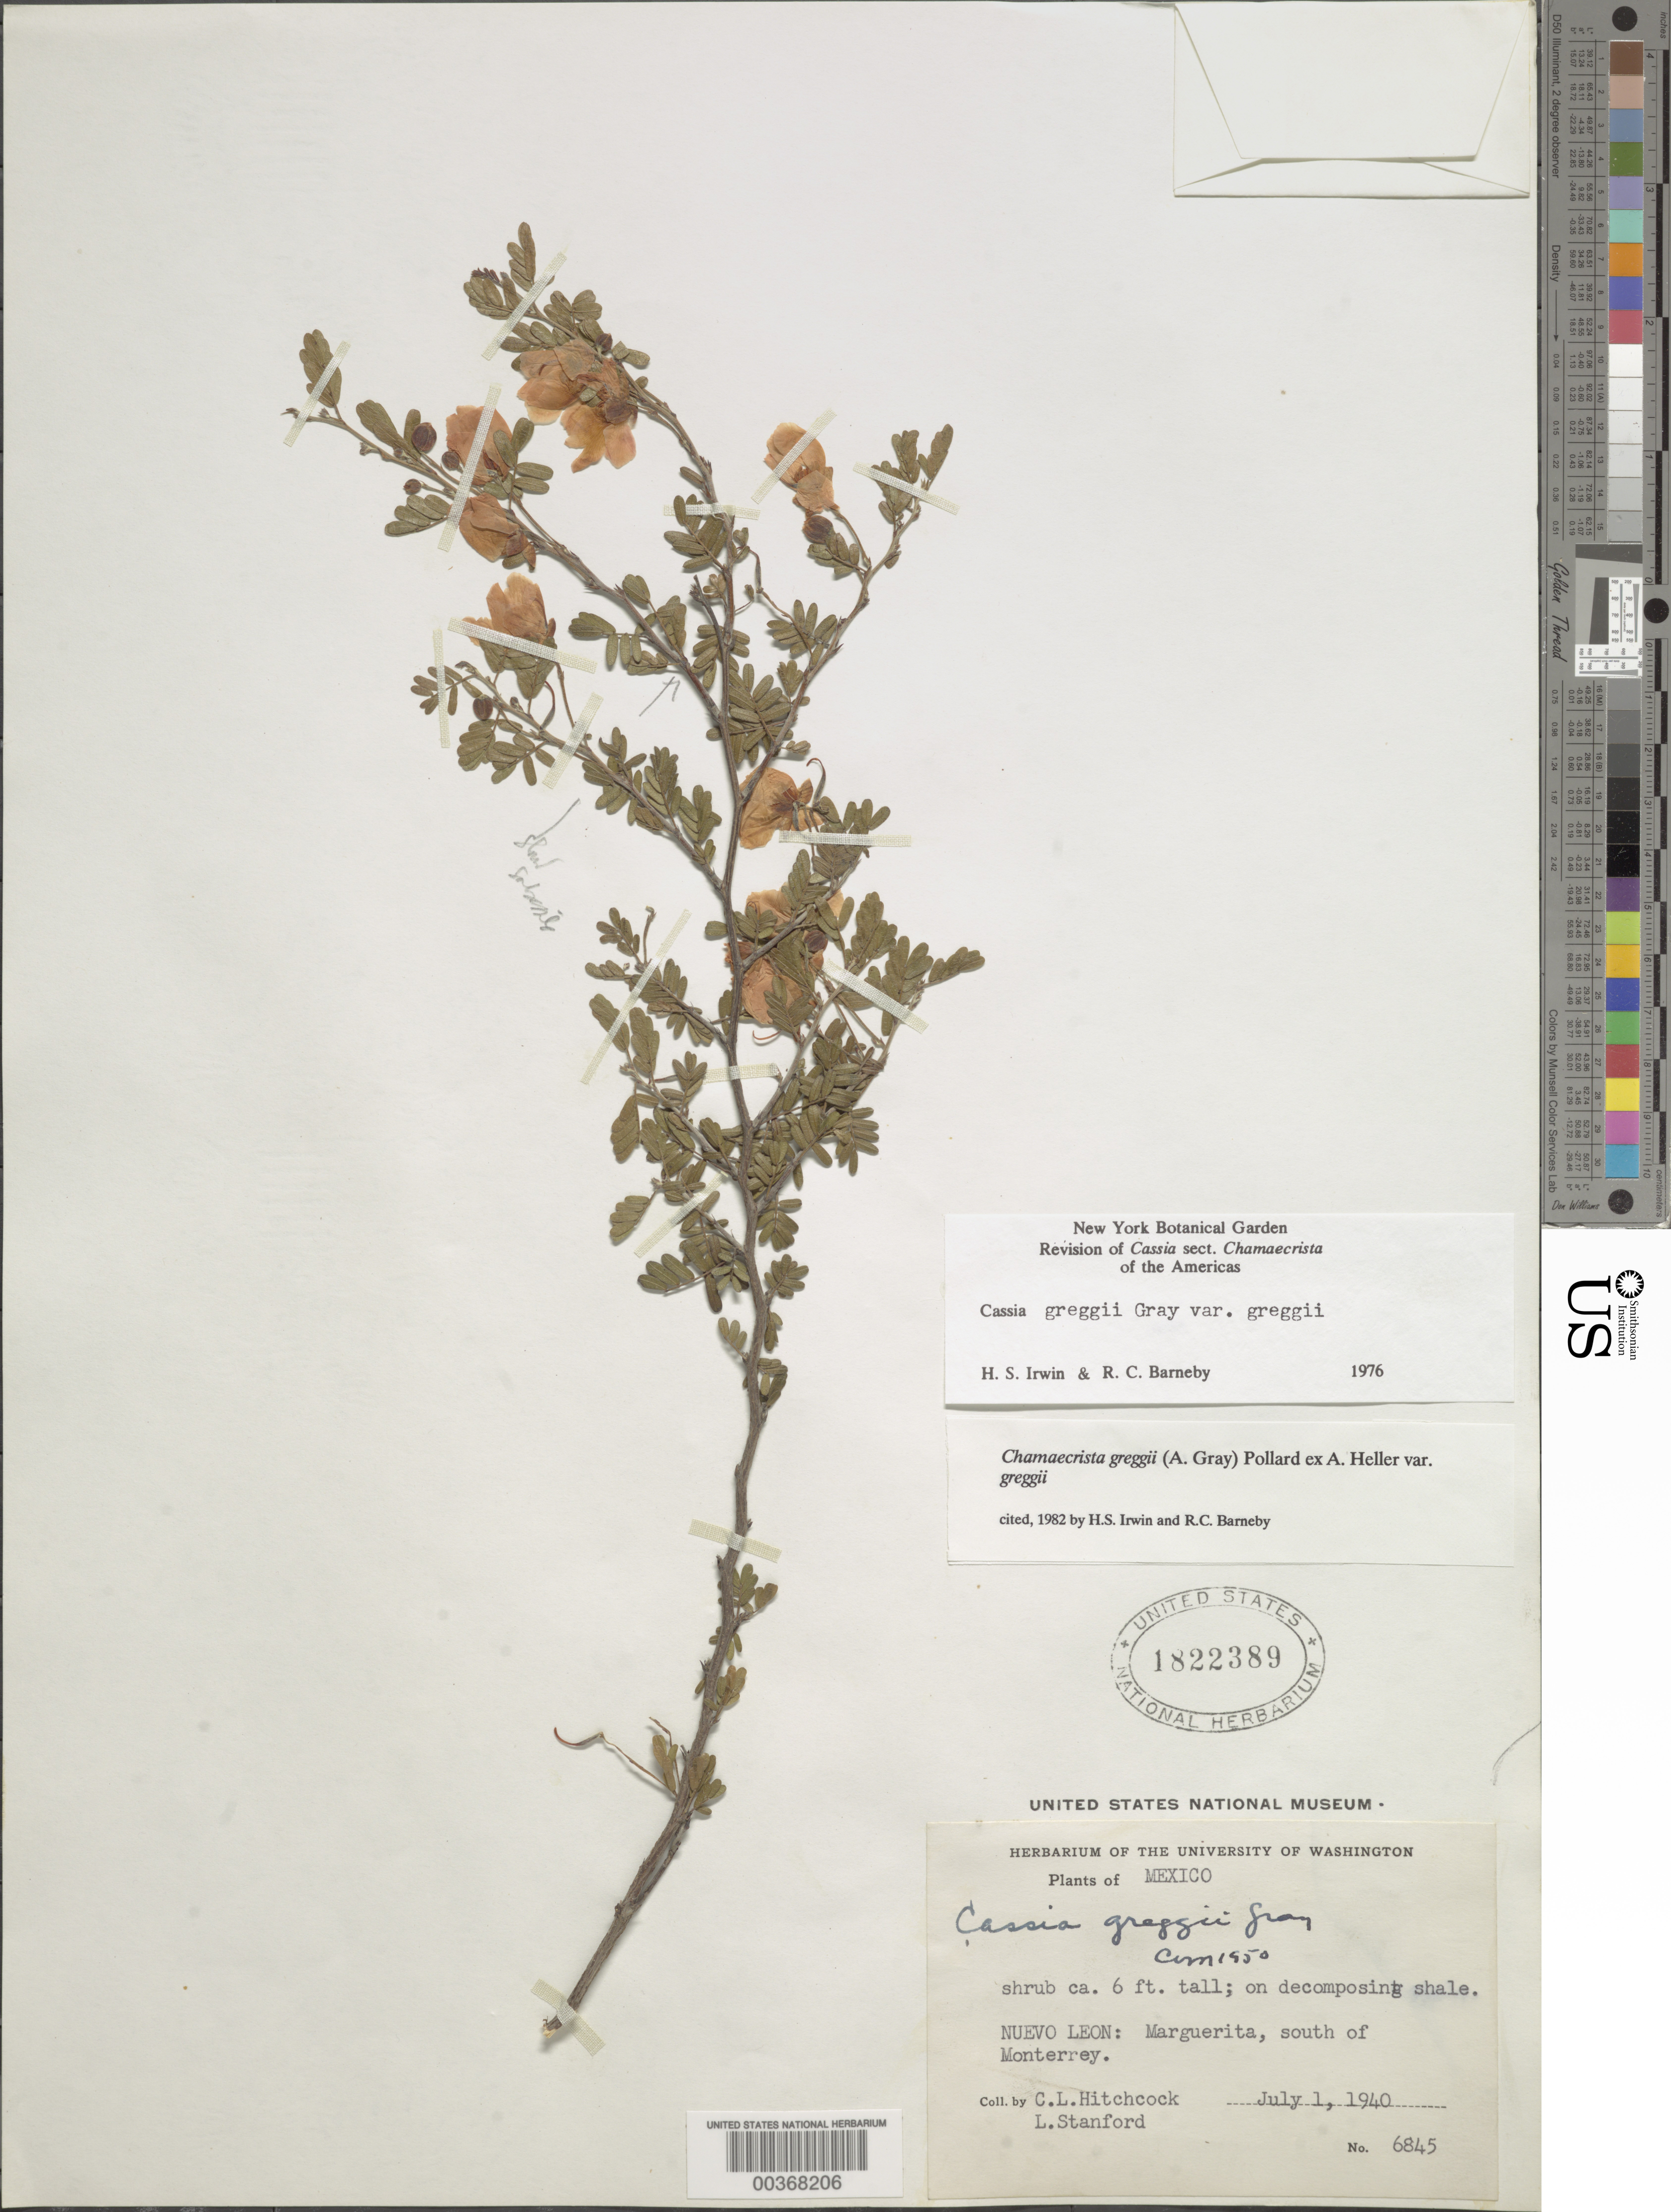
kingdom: Plantae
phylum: Tracheophyta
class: Magnoliopsida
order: Fabales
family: Fabaceae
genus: Chamaecrista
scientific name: Chamaecrista greggii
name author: (A. Gray) Pollard ex A. Heller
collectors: A. S. Hitchcock & L. R. Stanford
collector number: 6845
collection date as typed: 01 Jul 1940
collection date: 1940-07-01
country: Mexico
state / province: Nuevo León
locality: Marguerita, S of Monterrey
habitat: Decomposing shale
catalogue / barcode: US 1822389